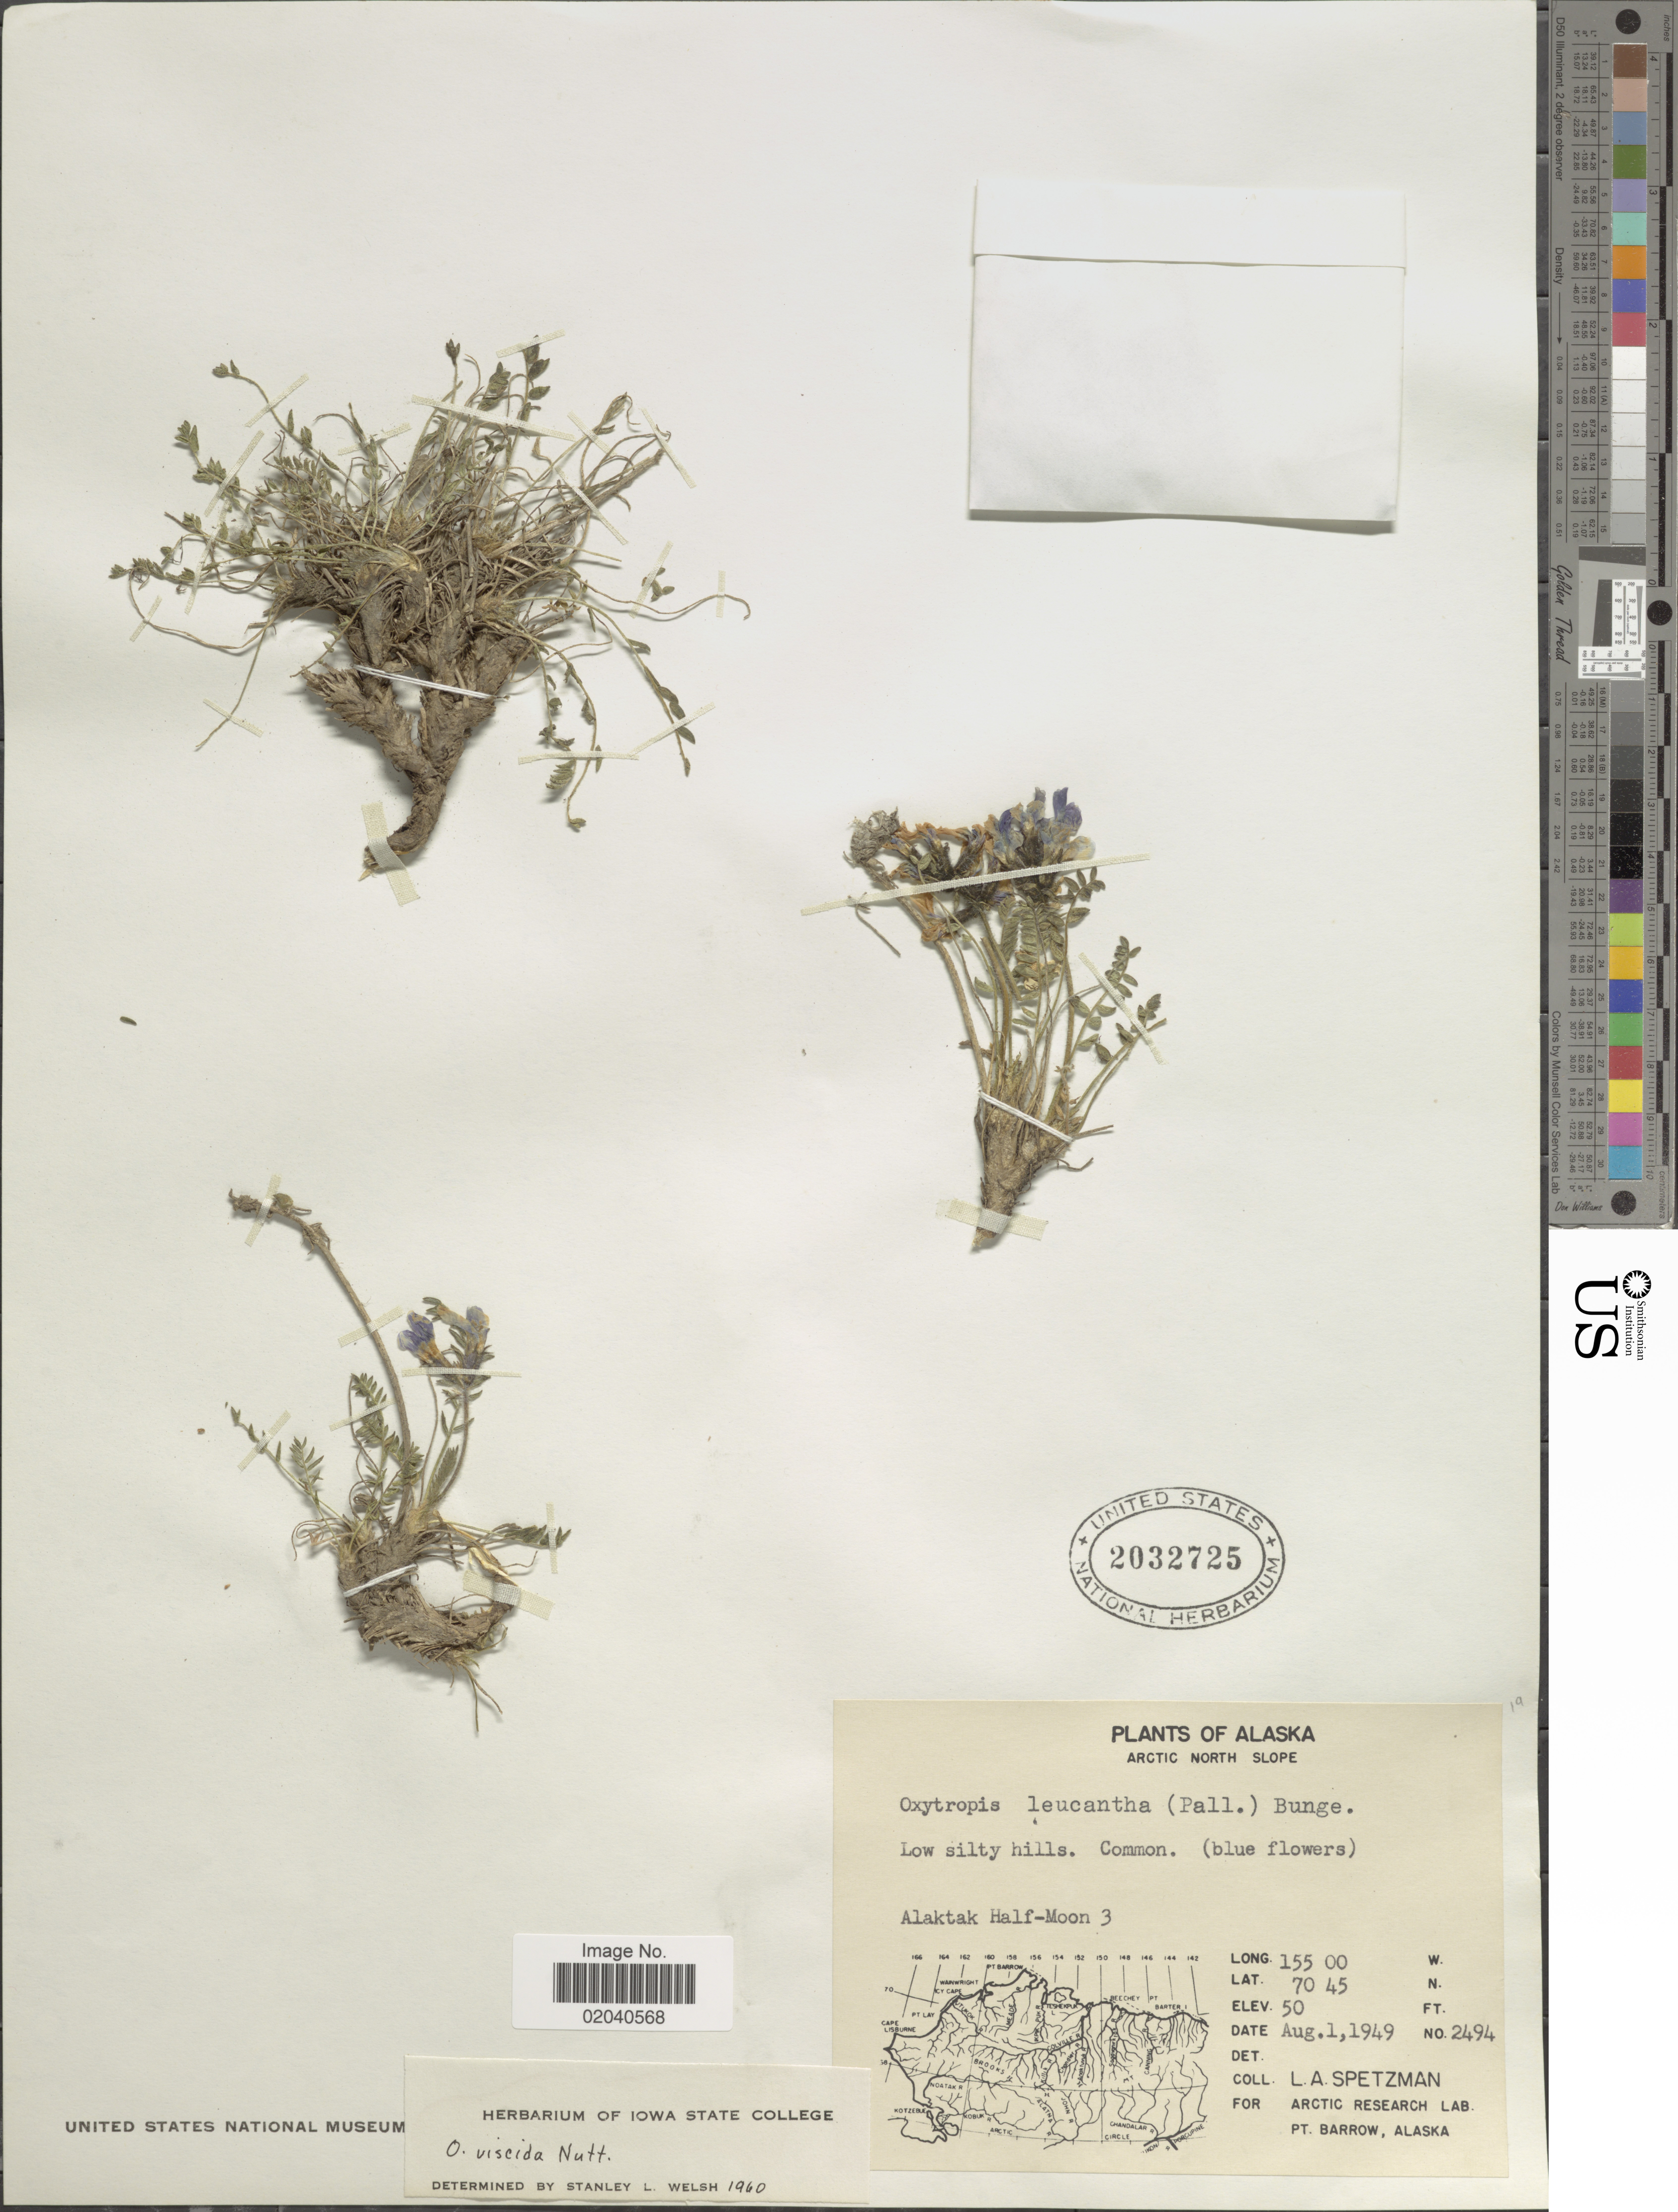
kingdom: Plantae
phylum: Tracheophyta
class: Magnoliopsida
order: Fabales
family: Fabaceae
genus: Oxytropis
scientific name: Oxytropis viscida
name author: Nutt.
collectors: L. Spetzman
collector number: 2494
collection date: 1949-08-01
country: United States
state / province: Alaska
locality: Arctic North slope, Alaktak Half-Moon 3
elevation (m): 15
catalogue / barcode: US 2032725